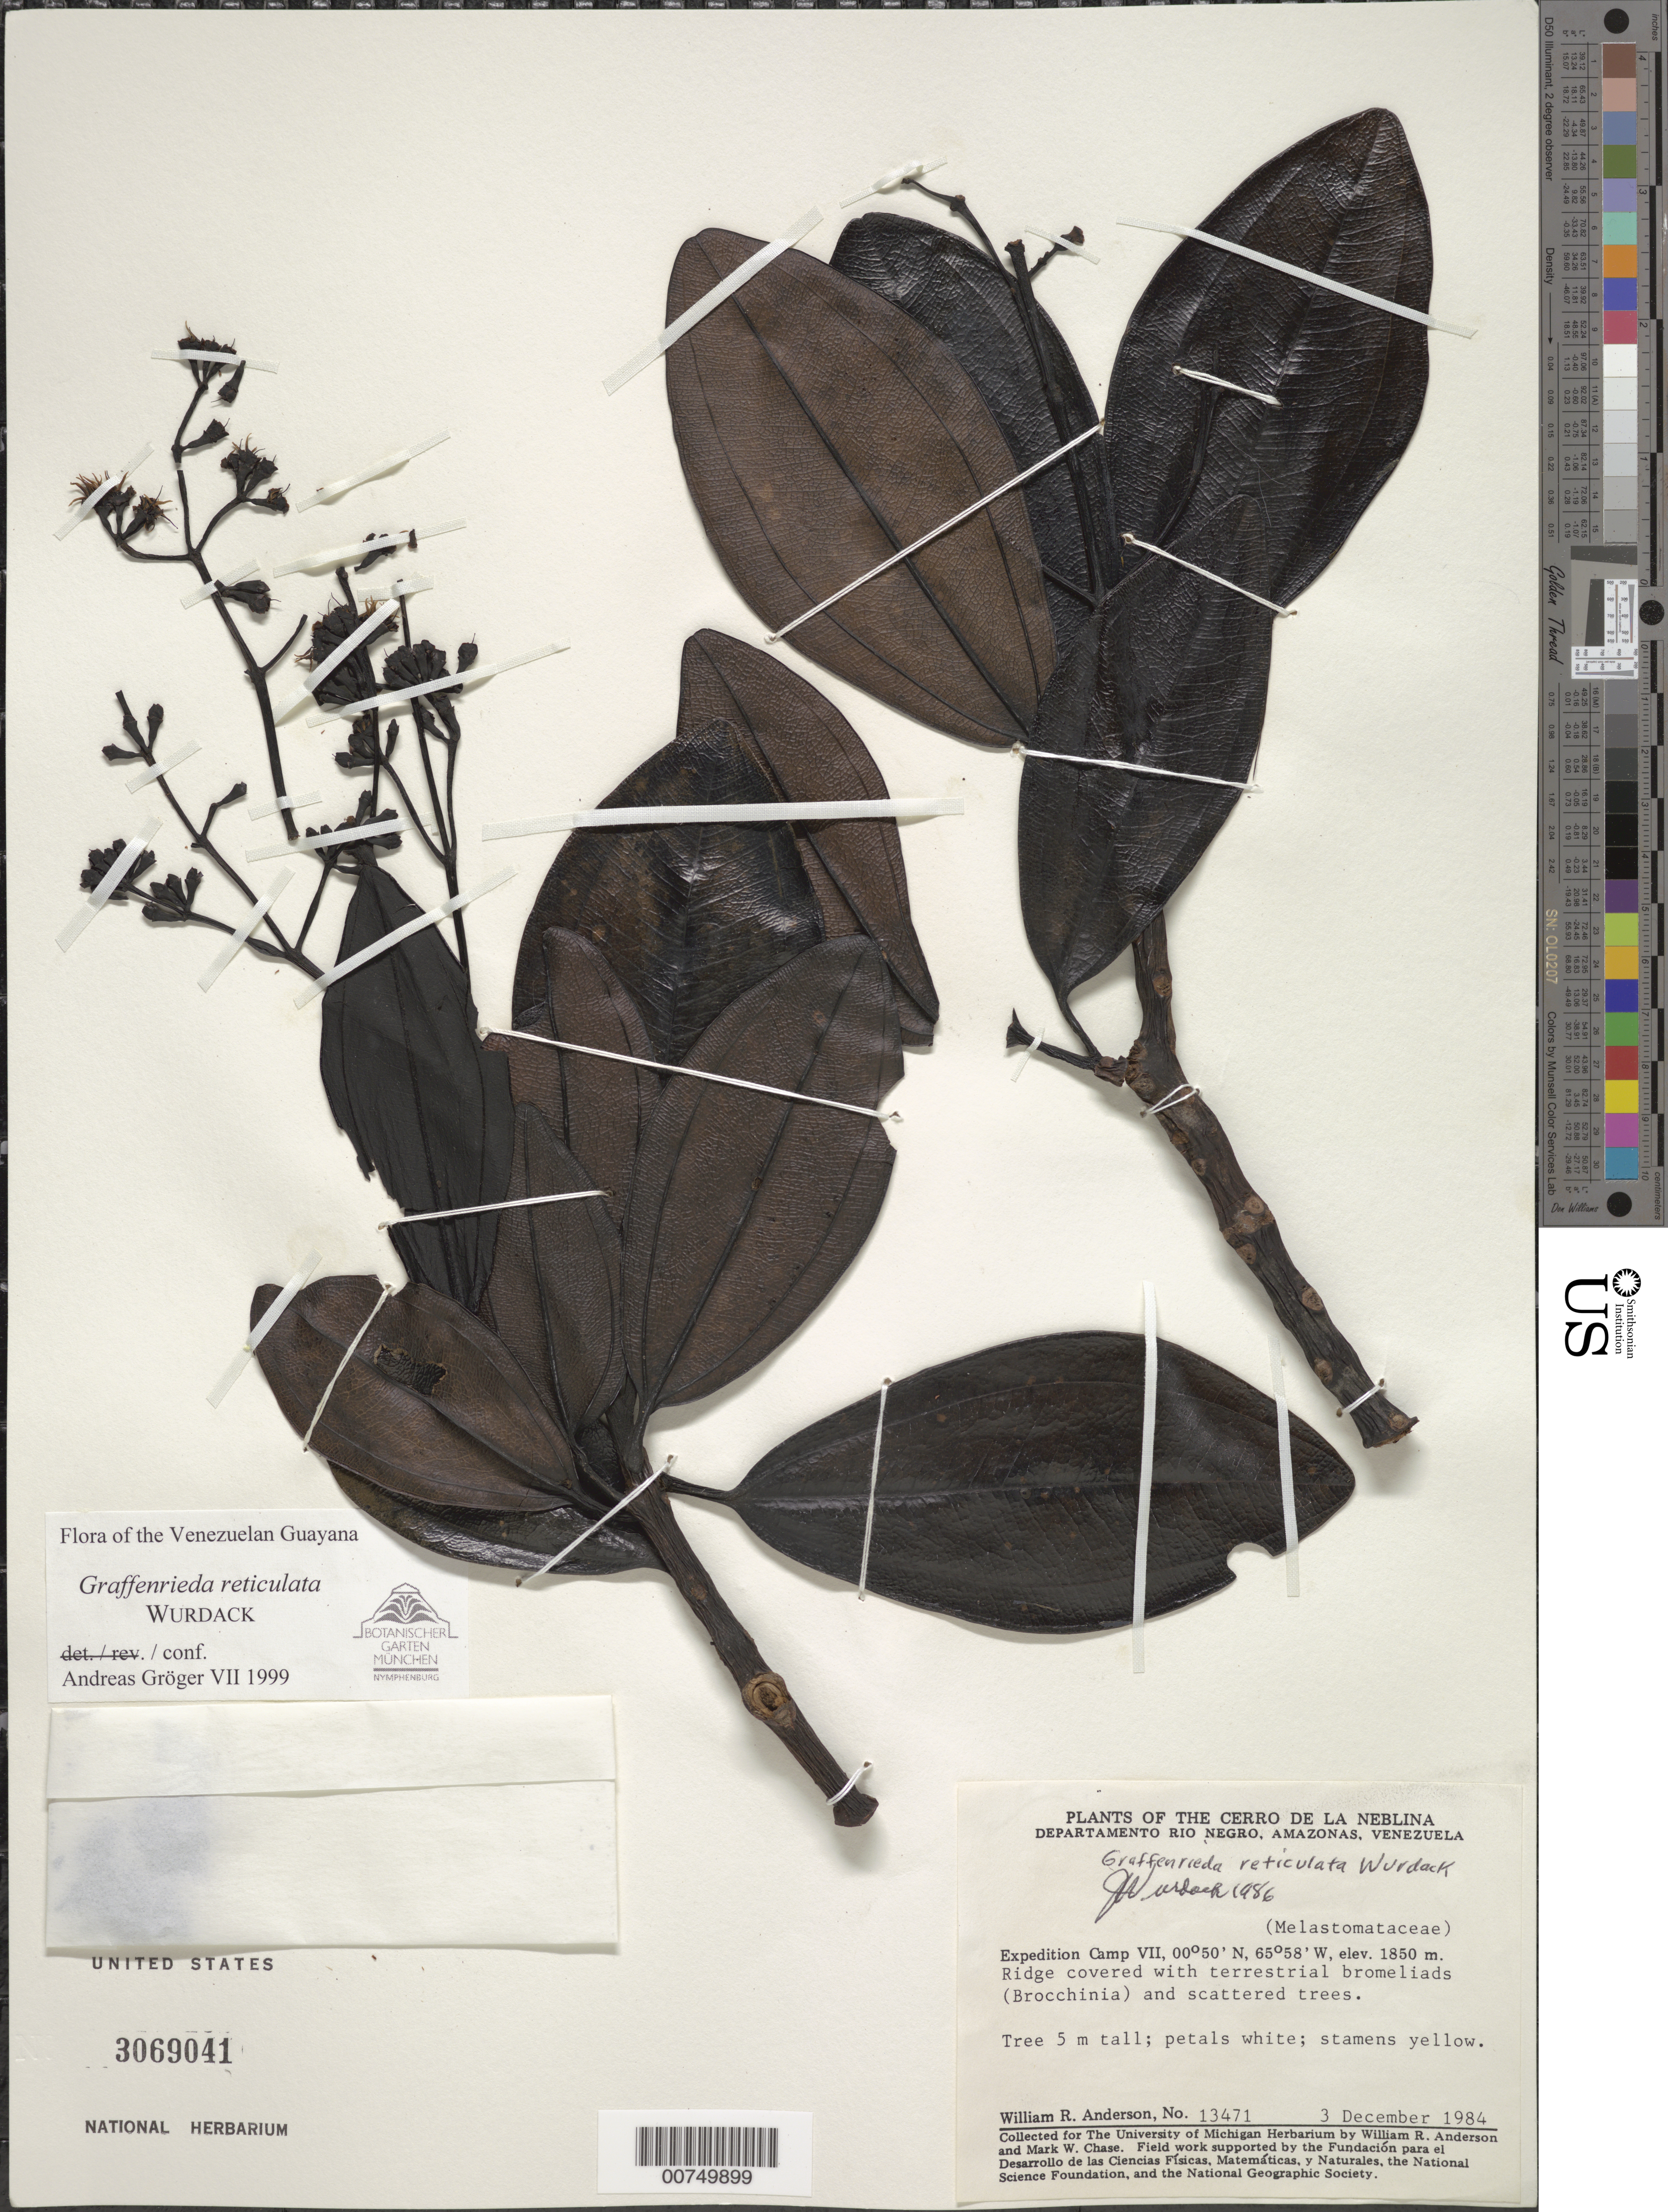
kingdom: Plantae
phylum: Tracheophyta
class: Magnoliopsida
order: Myrtales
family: Melastomataceae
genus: Graffenrieda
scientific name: Graffenrieda reticulata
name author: Wurdack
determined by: Gröger, A.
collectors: W. R. Anderson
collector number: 13471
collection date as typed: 3-Dec-84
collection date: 1984-12-03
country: Venezuela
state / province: Amazonas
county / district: Río Negro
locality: Cerro de la Neblina, Expedition Base Camp VII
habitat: Ridge covered with terrestrial bromeliads (Brocchinia) and scattered trees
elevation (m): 1850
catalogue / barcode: US 3069041